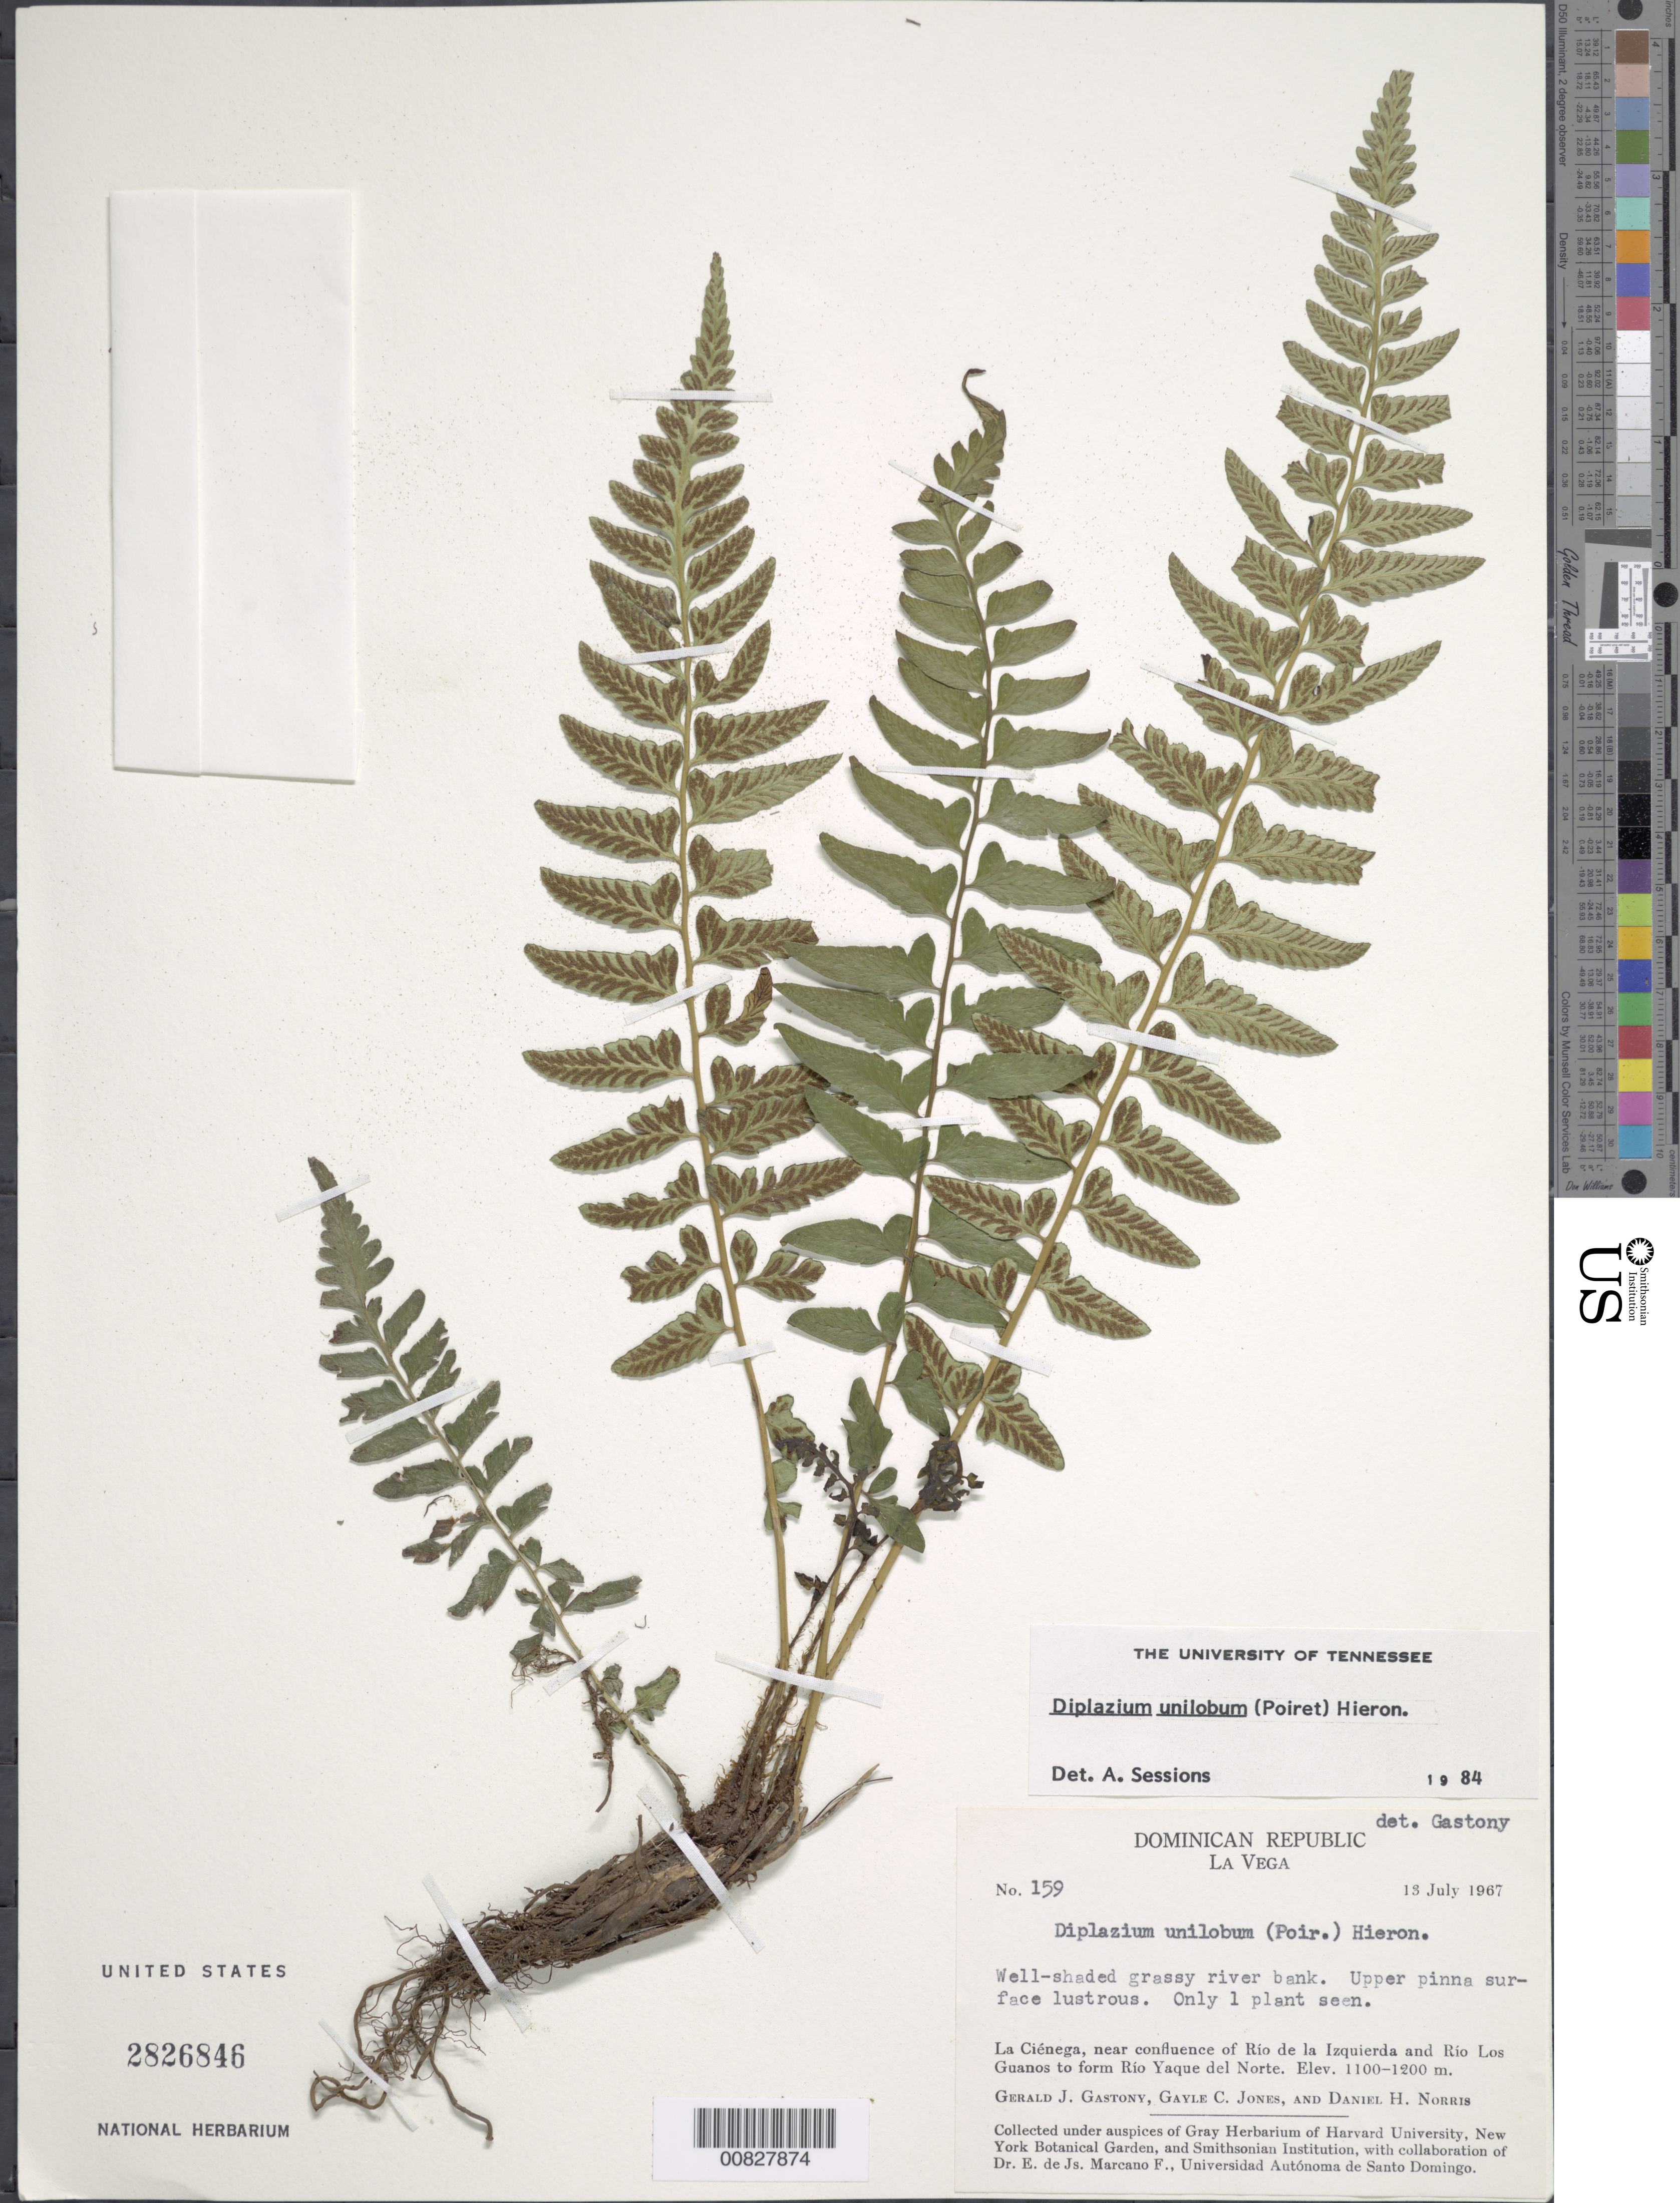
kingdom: Plantae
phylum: Tracheophyta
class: Polypodiopsida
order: Polypodiales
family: Athyriaceae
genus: Diplazium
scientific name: Diplazium unilobum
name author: (Poir.) Hieron.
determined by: Sessions, A.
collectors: G. Gastony, G. C. Jones & D. H. Norris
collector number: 159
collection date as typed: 13 Jul 1967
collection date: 1967-07-13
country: Dominican Republic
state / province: La Vega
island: Hispaniola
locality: La Ciénega, confluence of Río de la Izquierds and Río Los Guanos to form Río Yaque del Norte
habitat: Well-shaded grassy river bank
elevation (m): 1100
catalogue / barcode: US 2826846